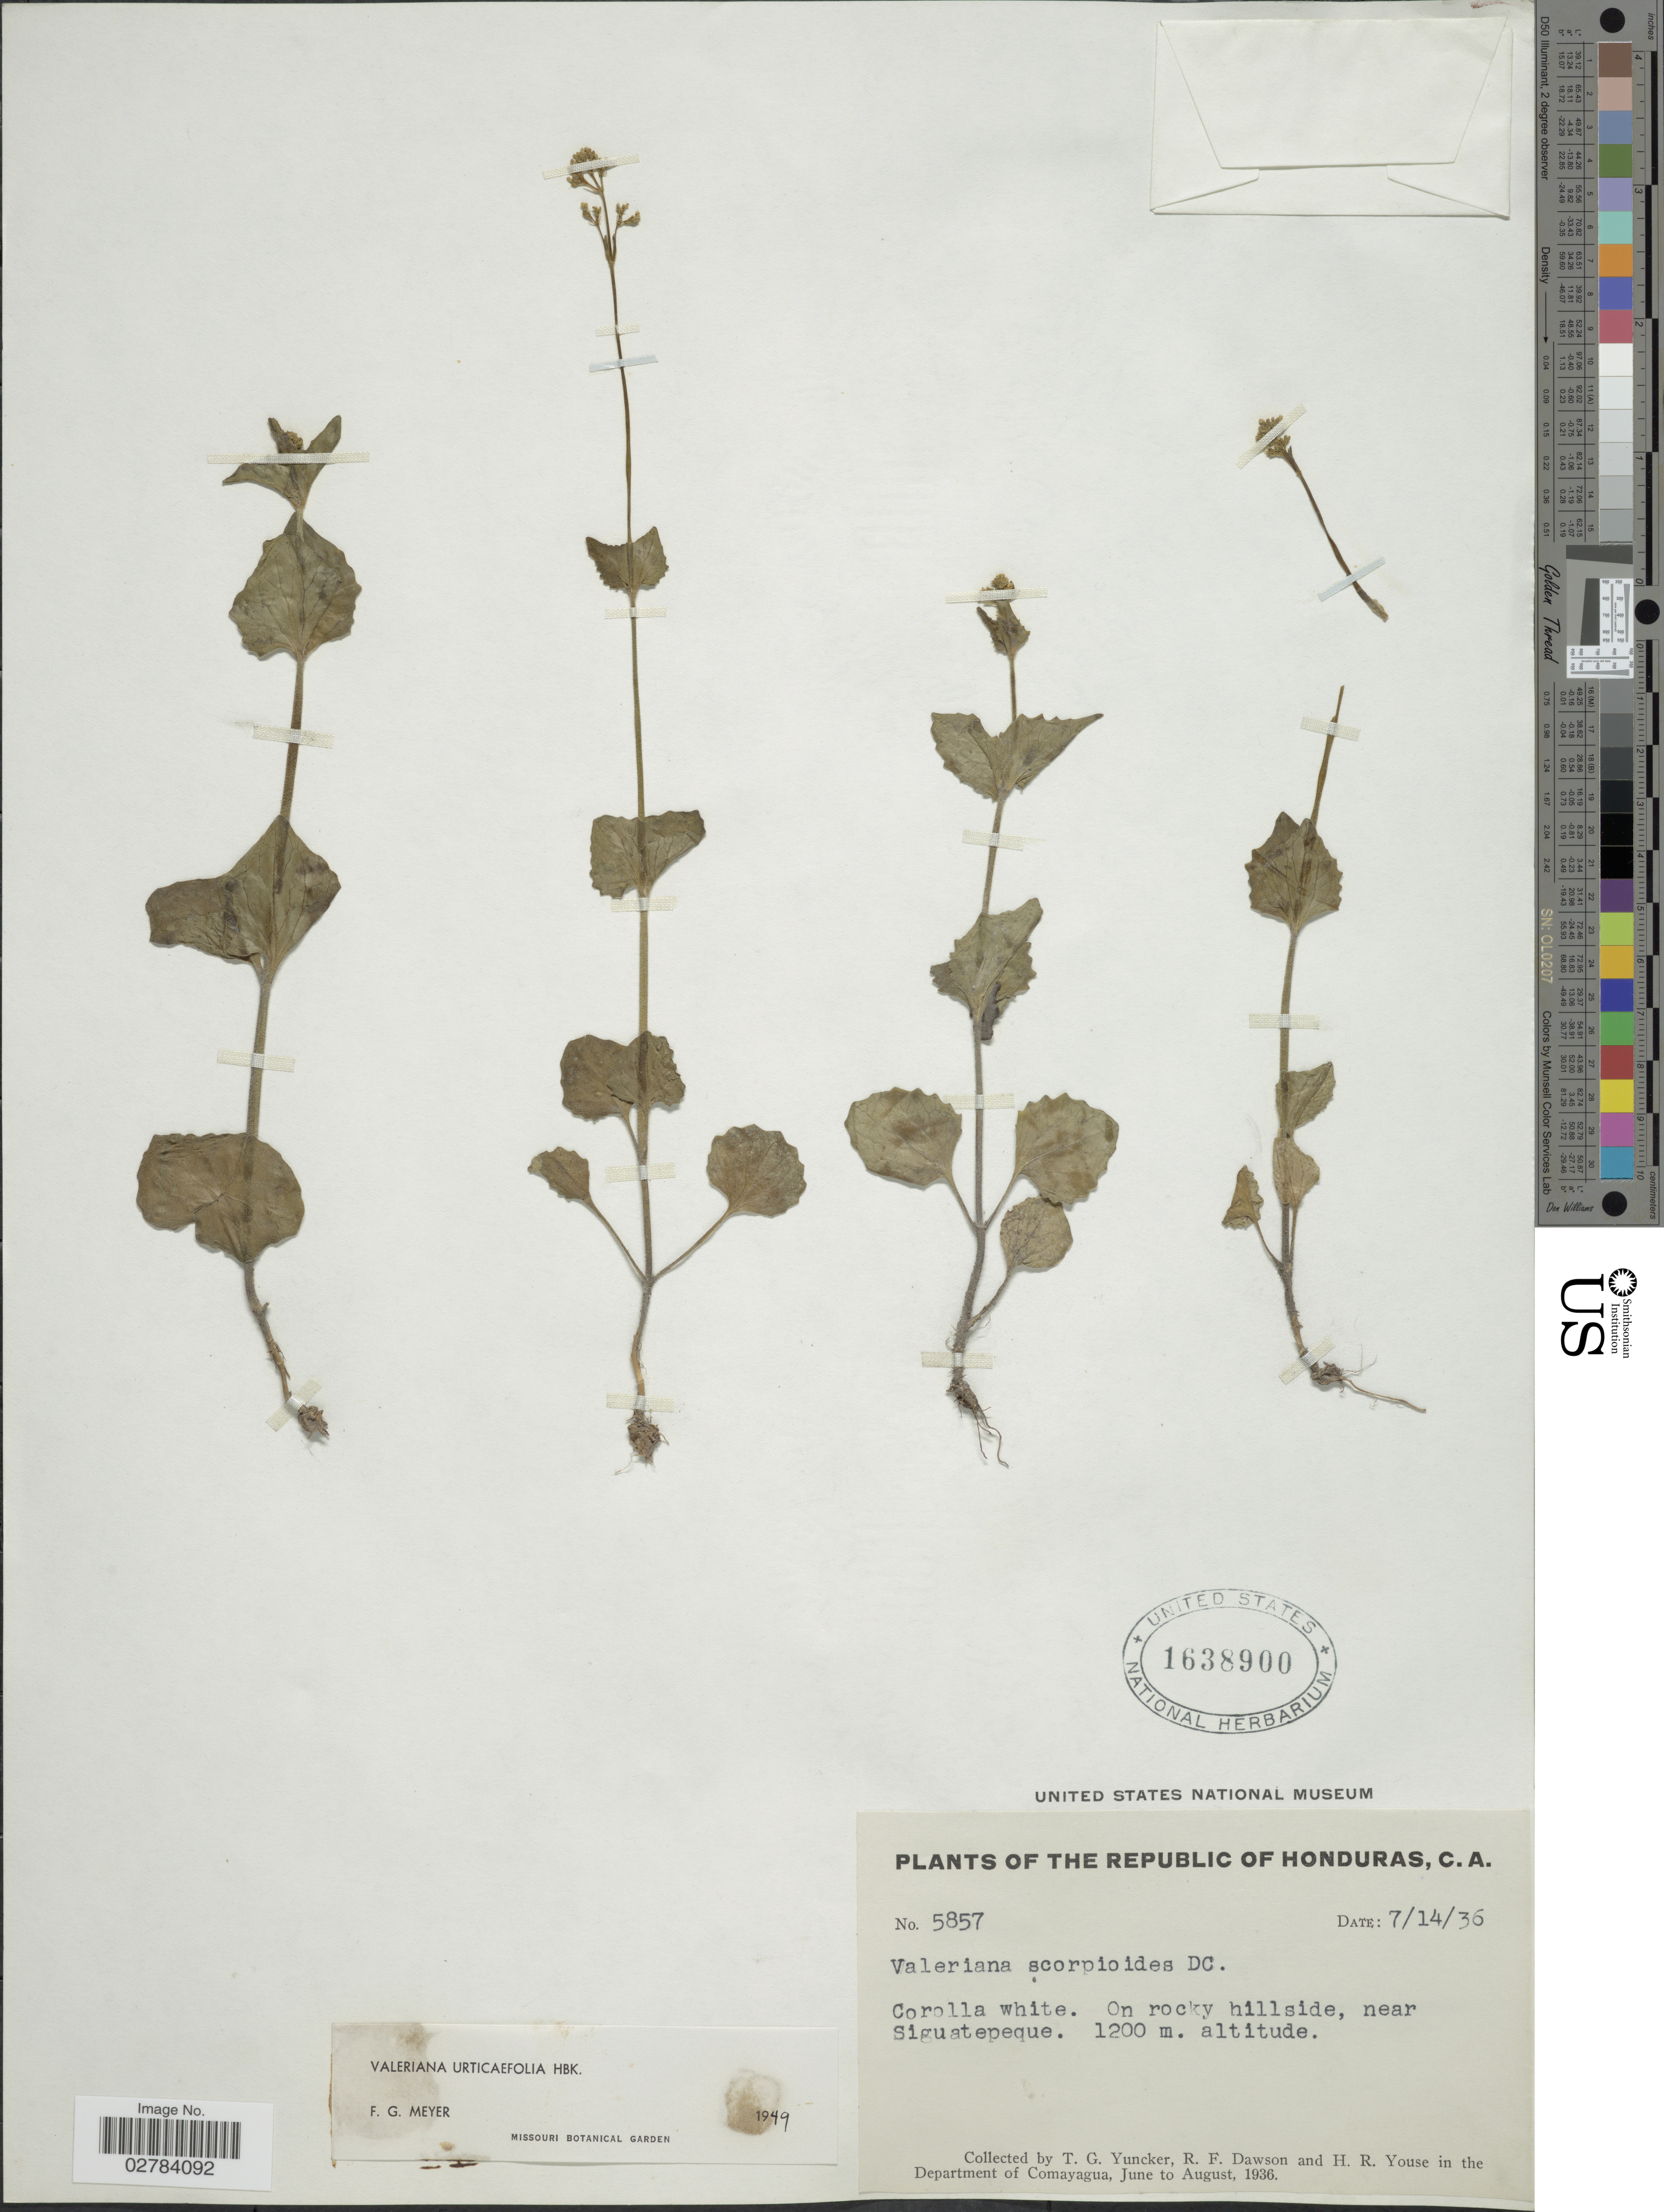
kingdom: Plantae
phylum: Tracheophyta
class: Magnoliopsida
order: Dipsacales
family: Caprifoliaceae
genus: Valeriana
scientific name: Valeriana urticaefolia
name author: Kunth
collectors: T. G. Yuncker, R. F. Dawson & H. Youse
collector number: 5857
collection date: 1936-07-14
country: Honduras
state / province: Comayagua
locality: On rocky hillside, near Siguatepeque, Department of Comayagua.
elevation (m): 1200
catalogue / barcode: US 1638900